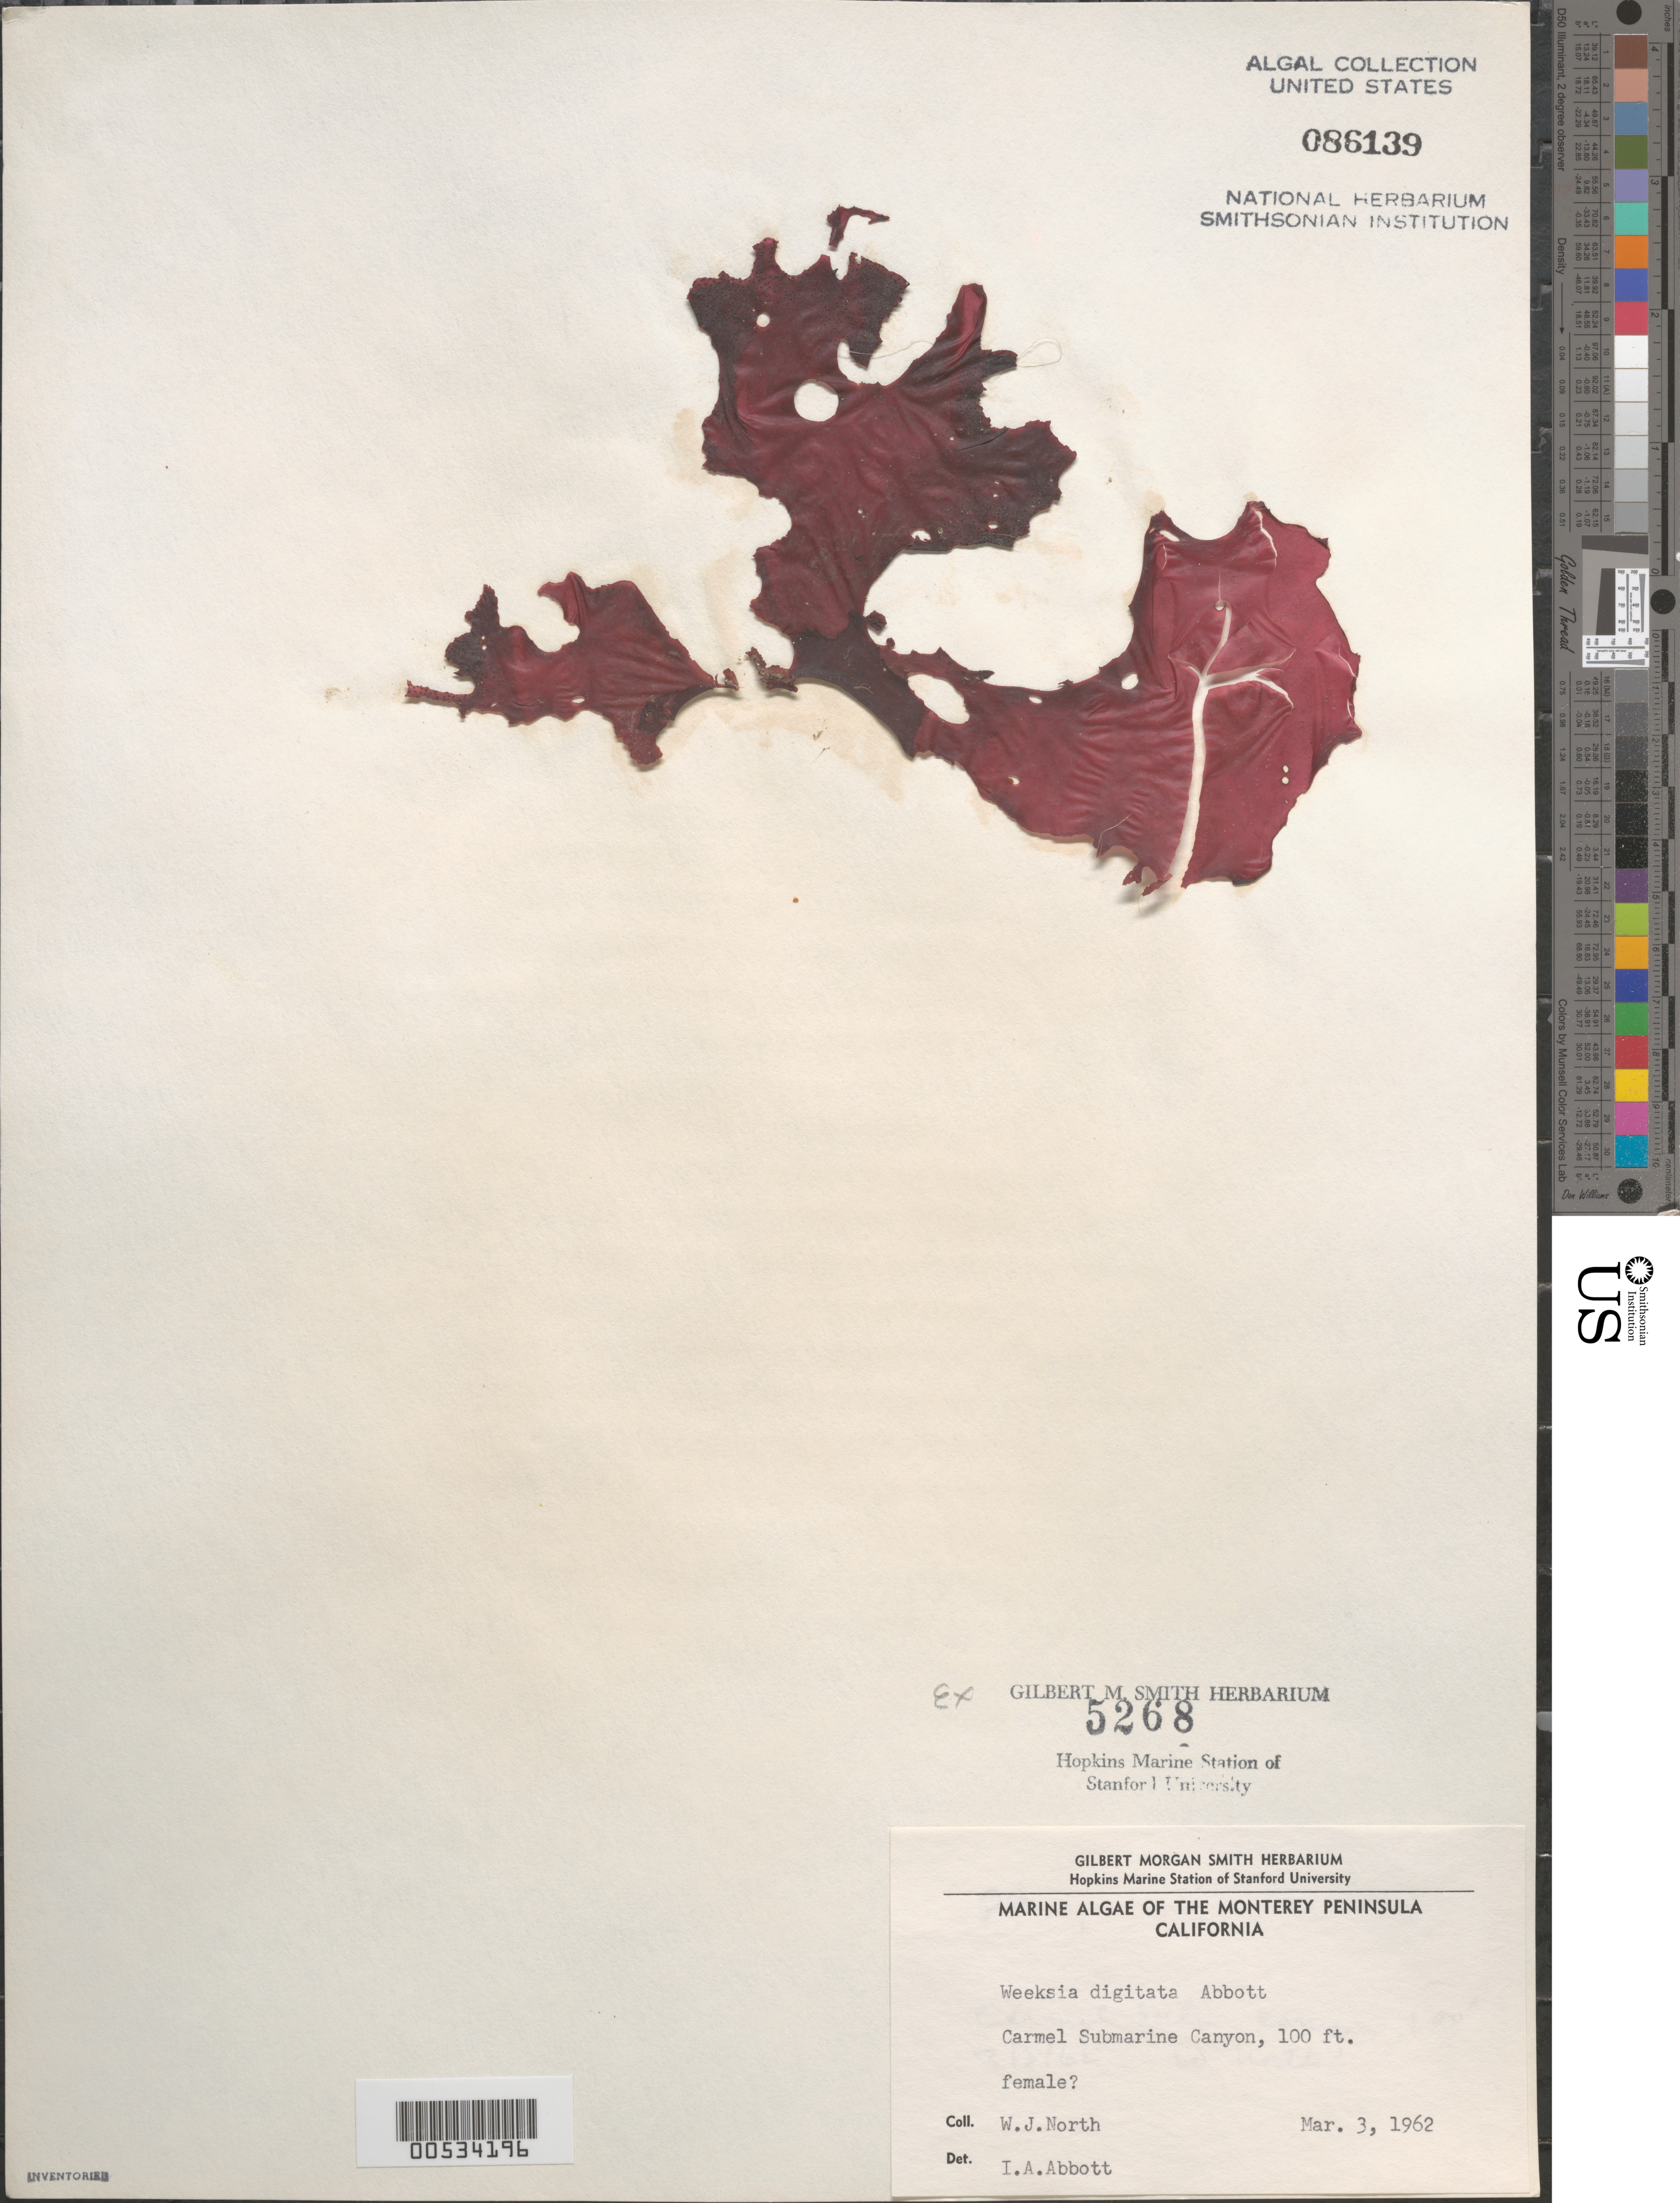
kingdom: Plantae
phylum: Rhodophyta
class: Florideophyceae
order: Gigartinales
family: Dumontiaceae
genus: Weeksia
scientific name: Weeksia digitata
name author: I.A. Abbott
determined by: Abbott, Isabella A.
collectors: W. North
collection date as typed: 03 Mar 1962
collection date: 1962-03-03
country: United States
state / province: California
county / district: Monterey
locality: Carmel Submarine Canyon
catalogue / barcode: US 86139